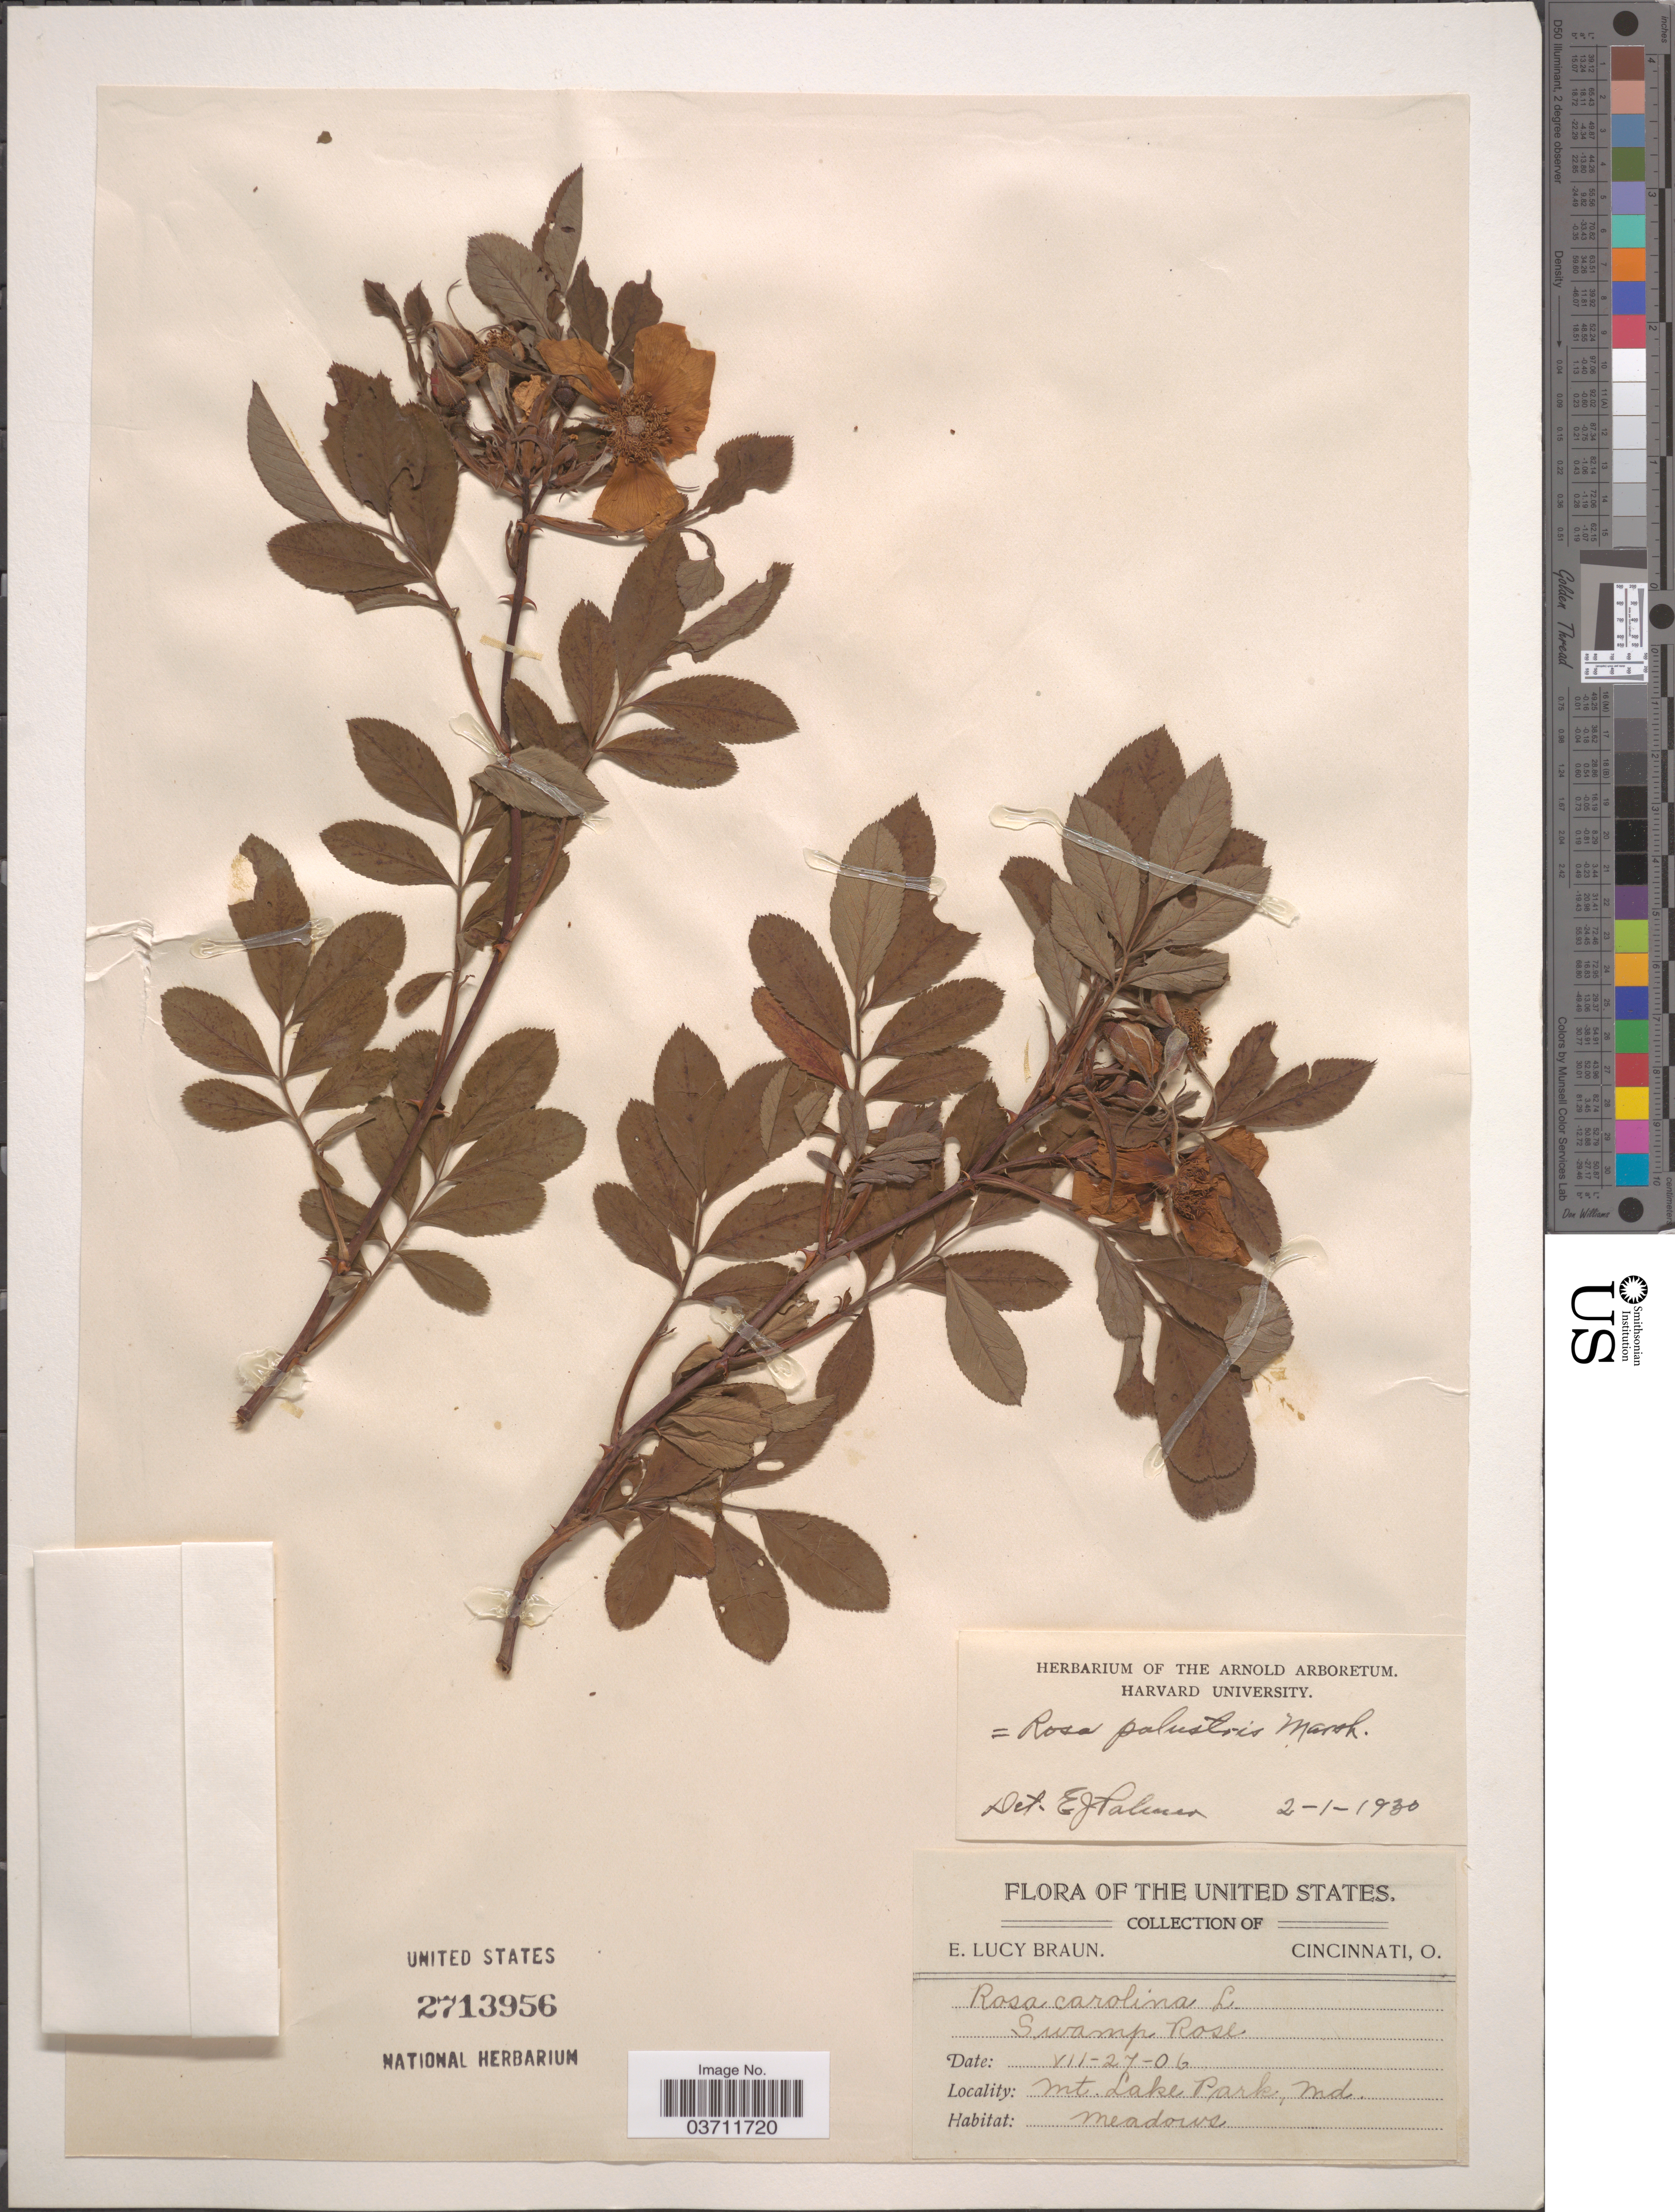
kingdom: Plantae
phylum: Tracheophyta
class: Magnoliopsida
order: Rosales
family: Rosaceae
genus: Rosa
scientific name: Rosa palustris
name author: Marshall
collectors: E. L. Braun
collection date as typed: Transcribed d/m/y: 27/7/6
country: United States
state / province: Maryland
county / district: Garrett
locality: Mt. Lake Park.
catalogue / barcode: US 2713956